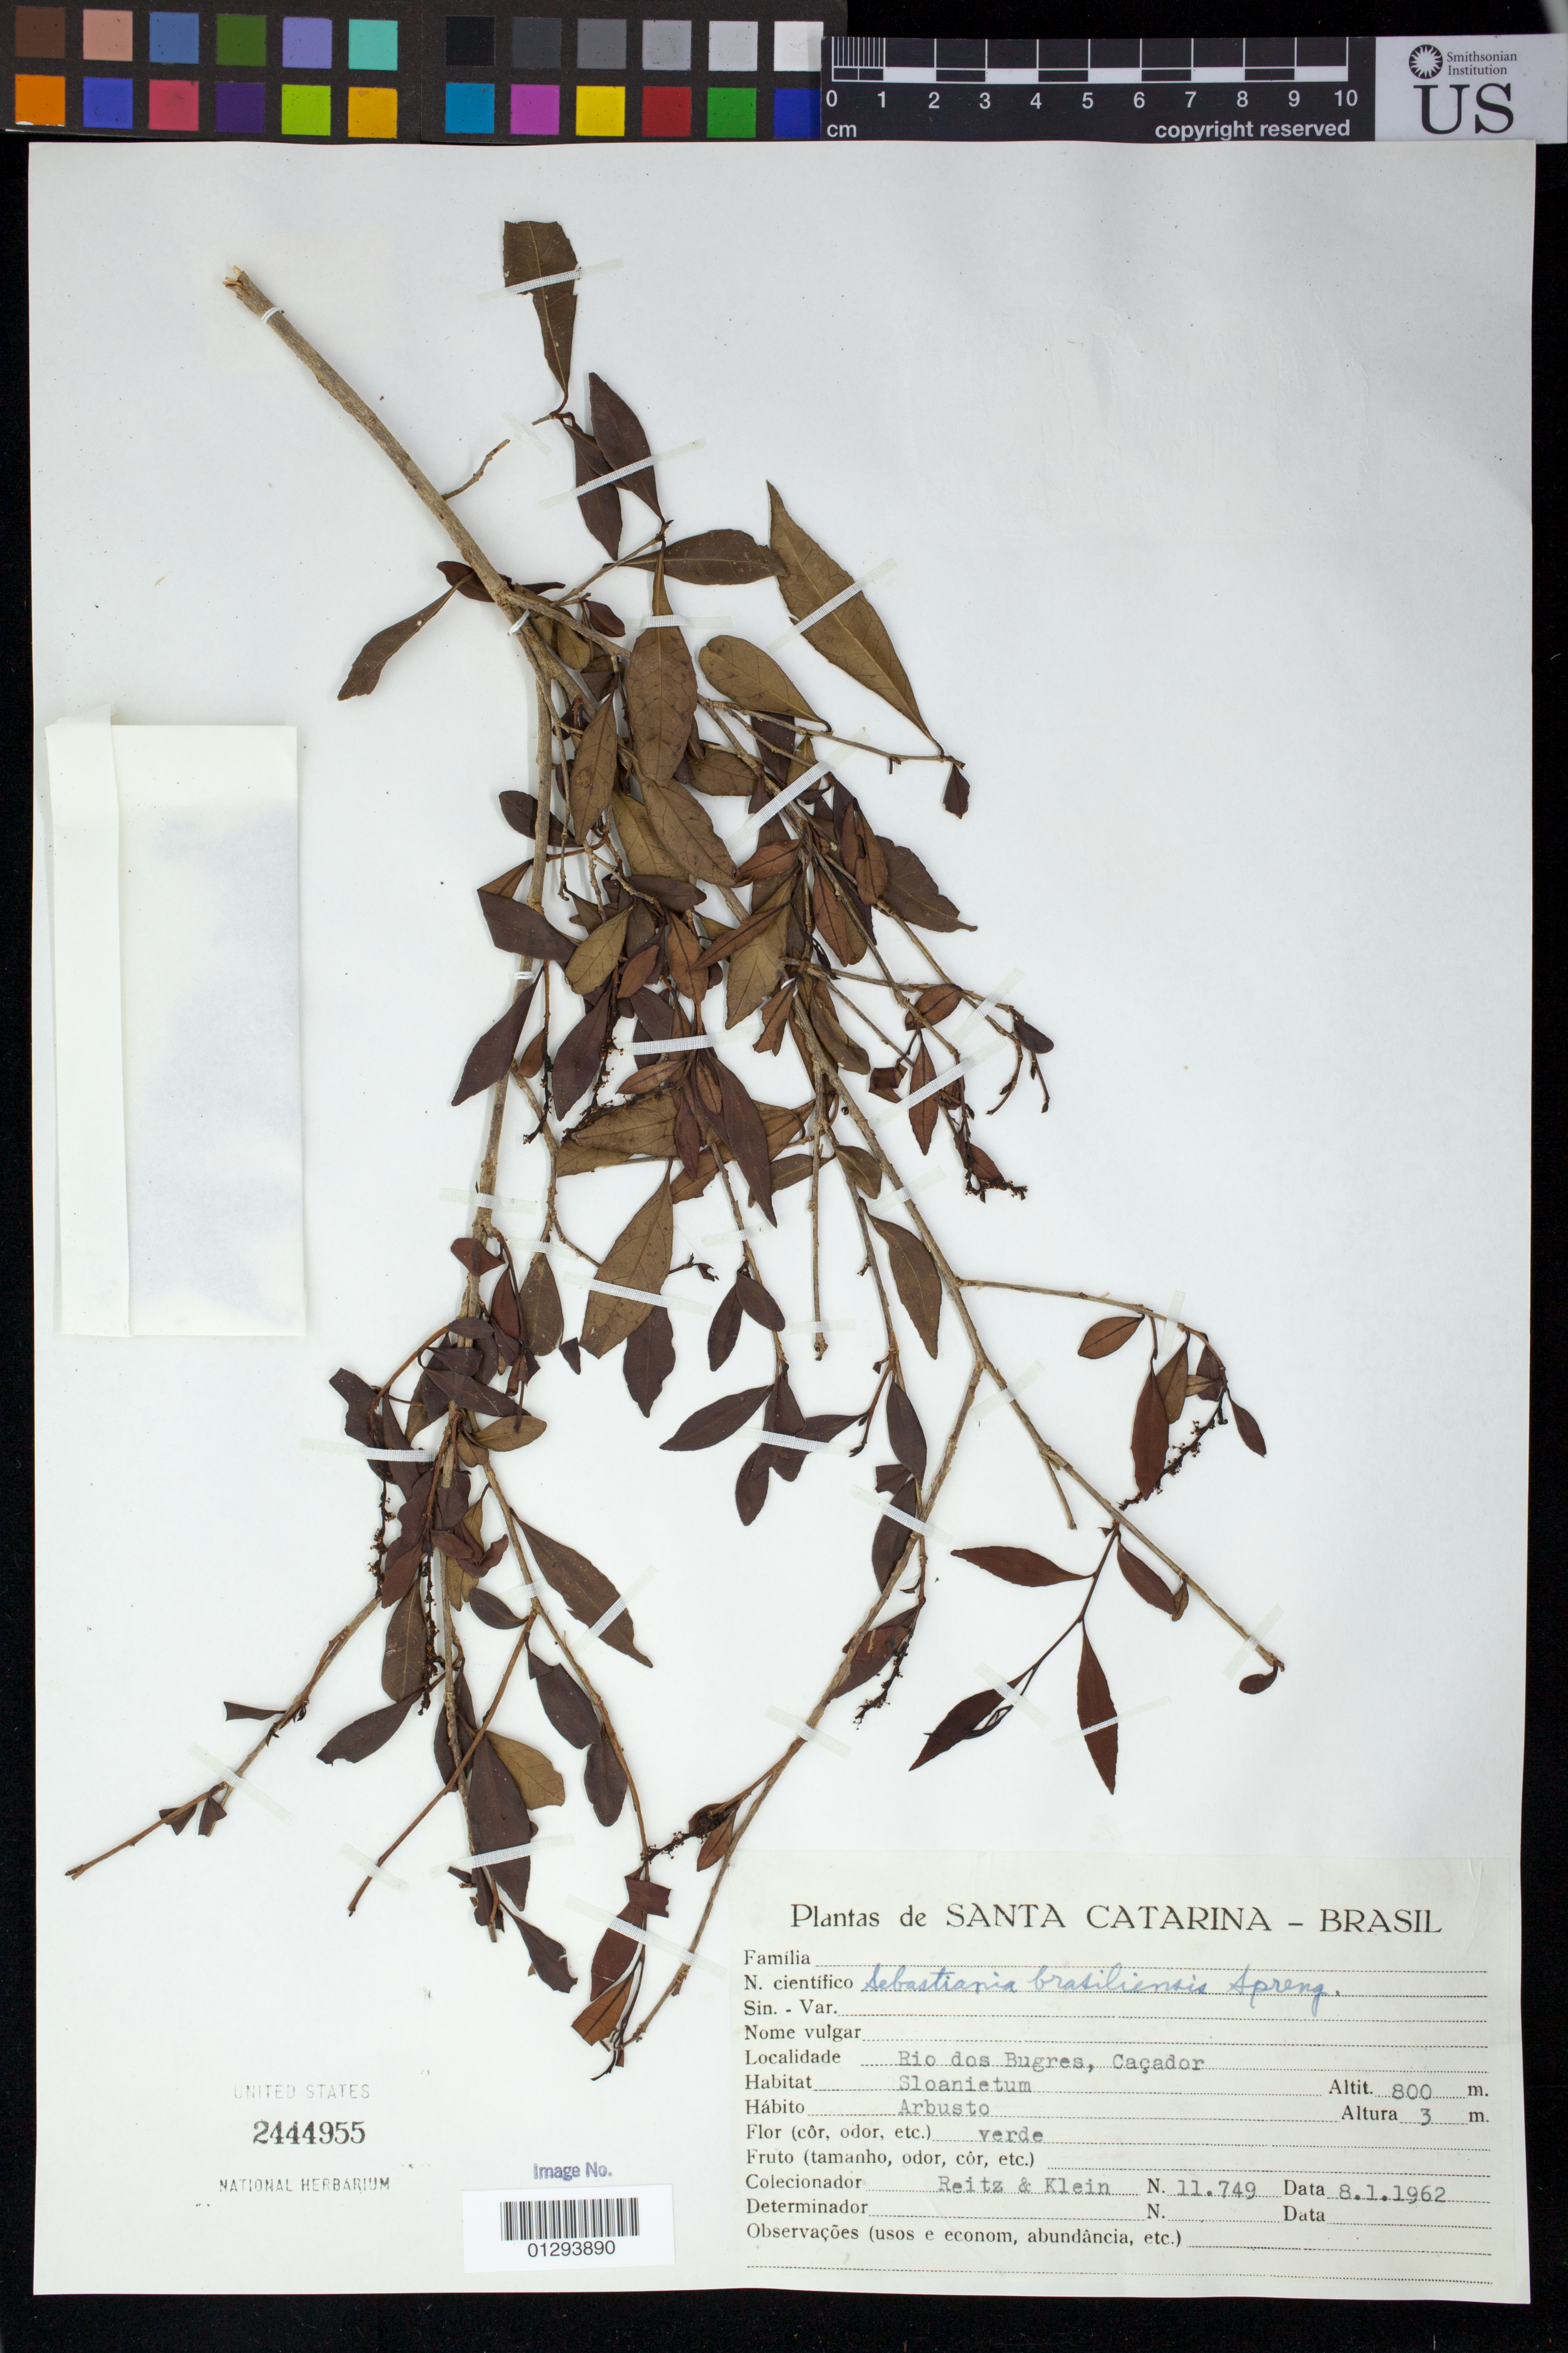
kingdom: Plantae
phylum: Tracheophyta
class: Magnoliopsida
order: Malpighiales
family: Euphorbiaceae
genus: Sebastiania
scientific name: Sebastiania brasiliensis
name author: Spreng.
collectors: R. Reitz & Klein, --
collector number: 11749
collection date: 1962-01-08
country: Brazil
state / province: Santa Catarina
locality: Rio dos Bugres, Cacador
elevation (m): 800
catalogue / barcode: US 2444955